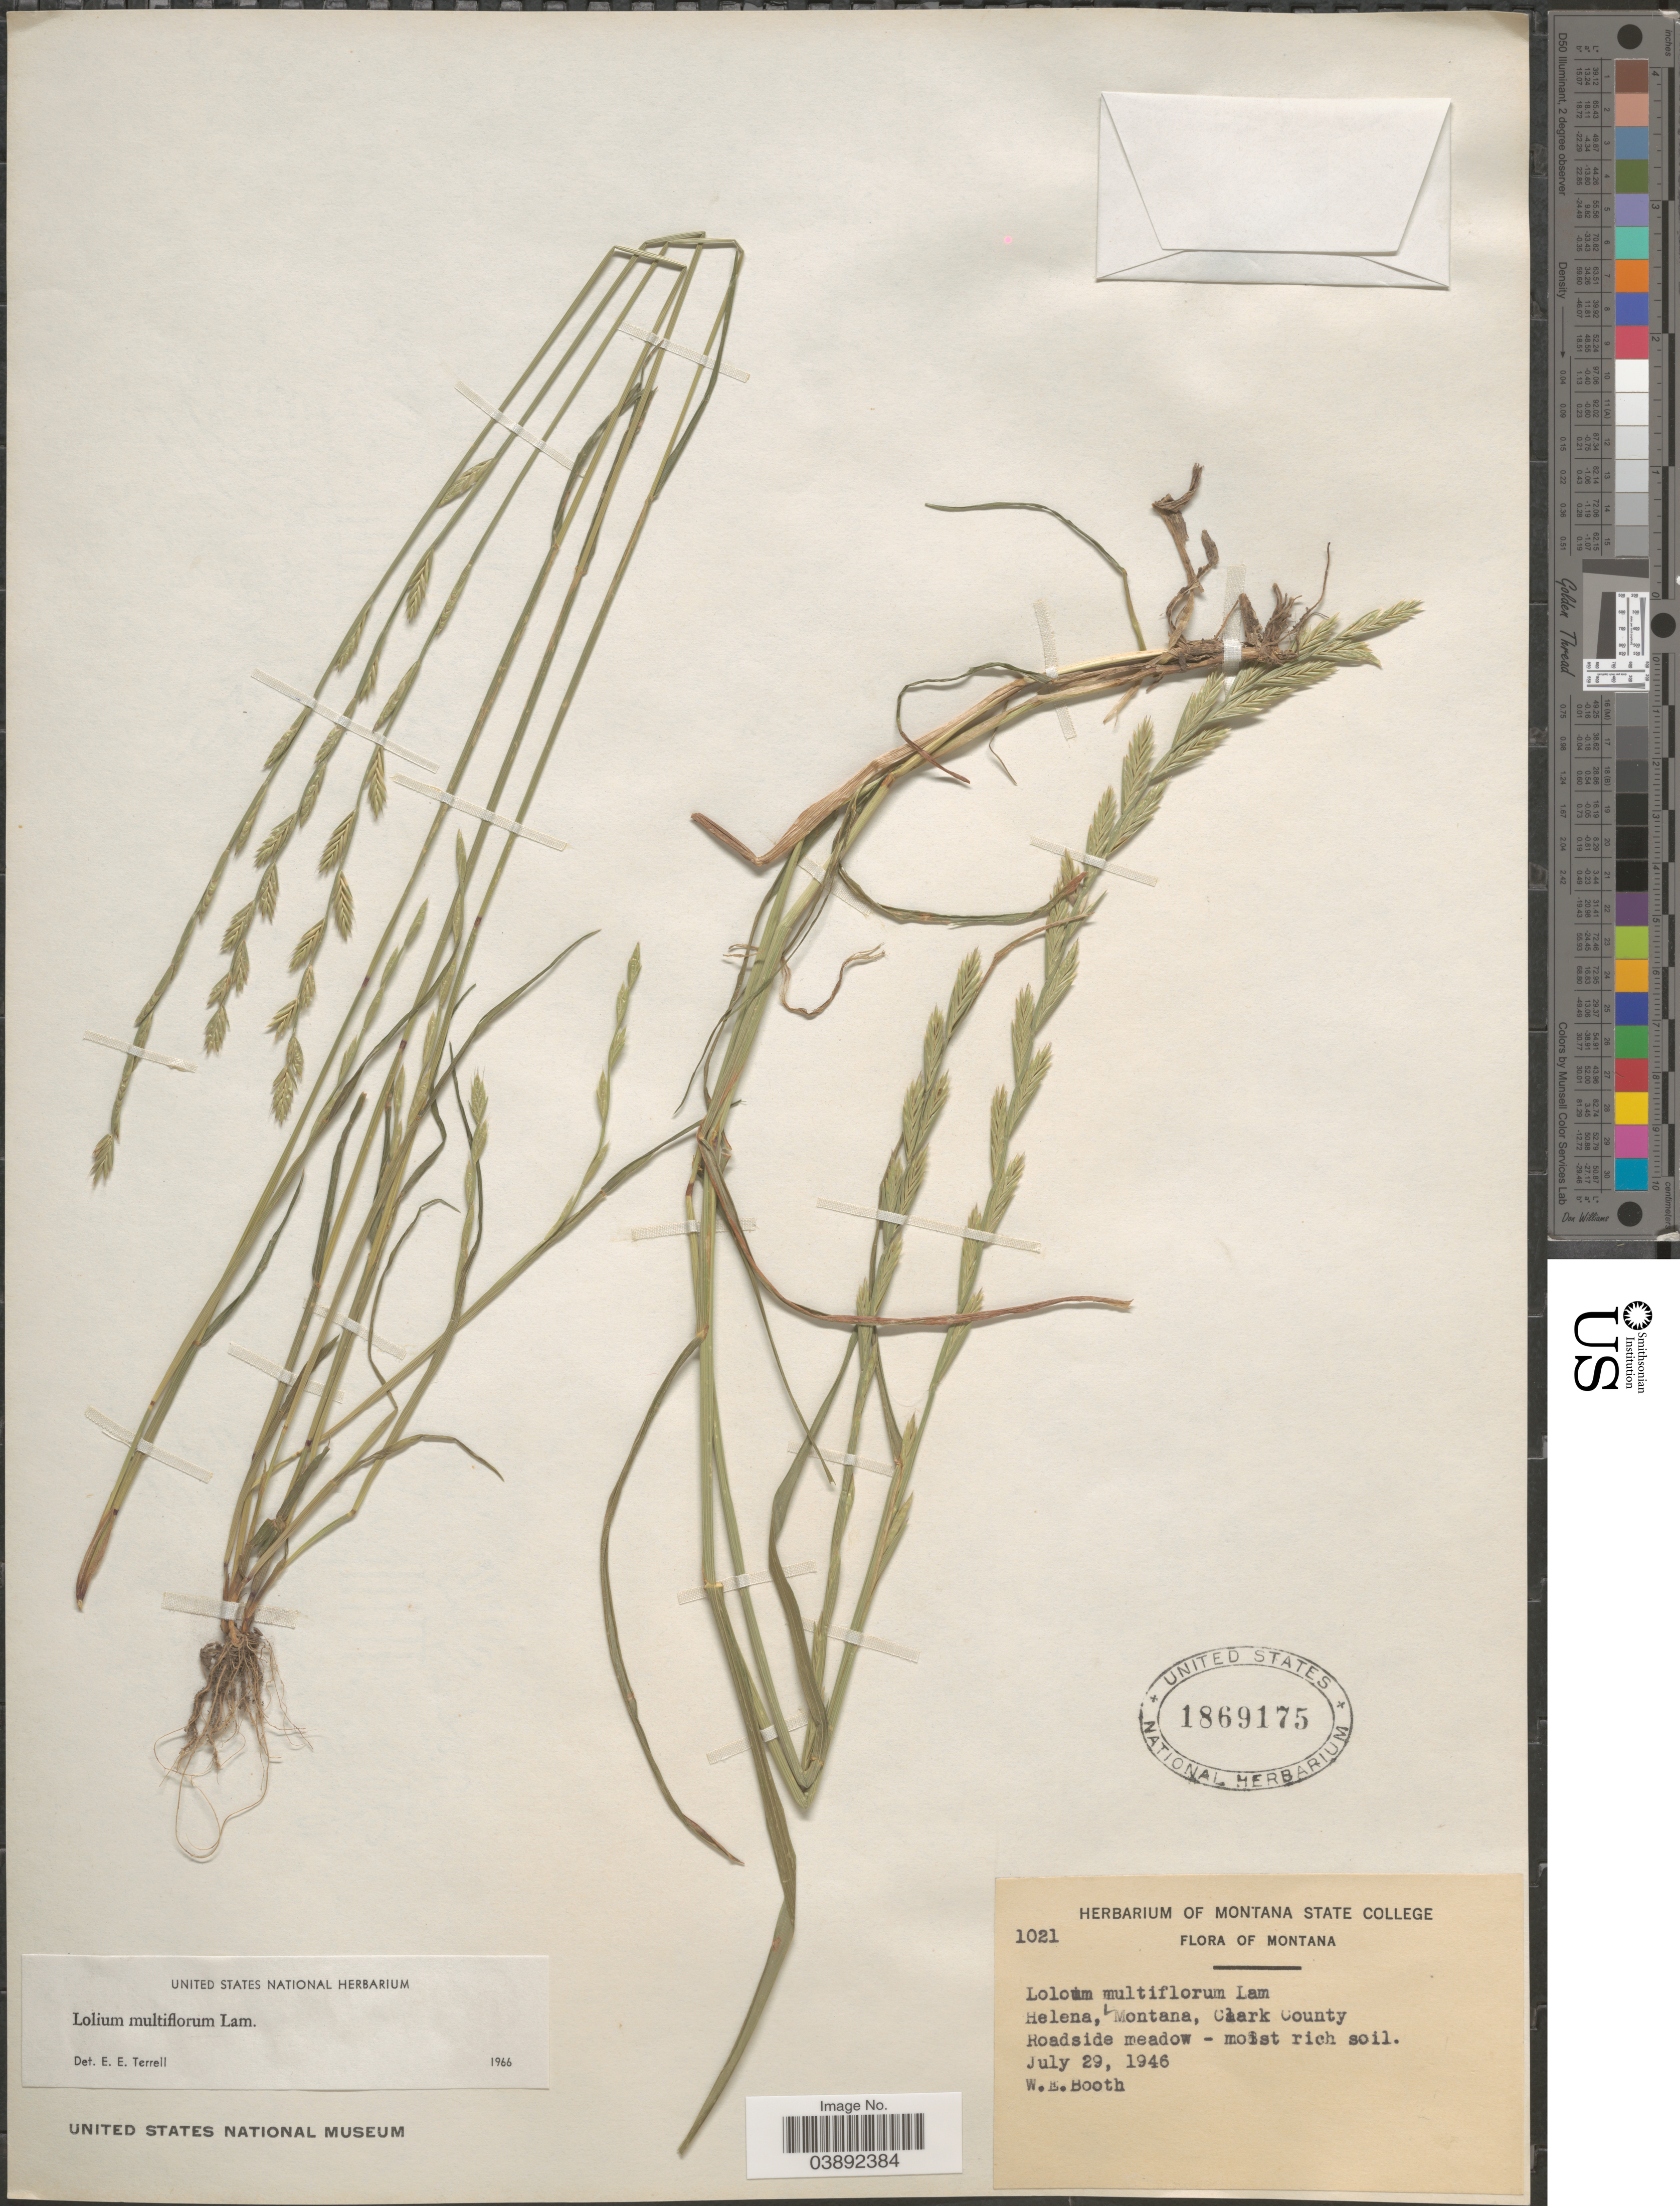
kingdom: Plantae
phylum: Tracheophyta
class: Liliopsida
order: Poales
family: Poaceae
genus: Lolium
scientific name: Lolium multiflorum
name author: Lam.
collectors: W. Booth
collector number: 1021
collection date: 1946-07-29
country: United States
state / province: Montana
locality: Helena, Clark County.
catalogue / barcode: US 1869175